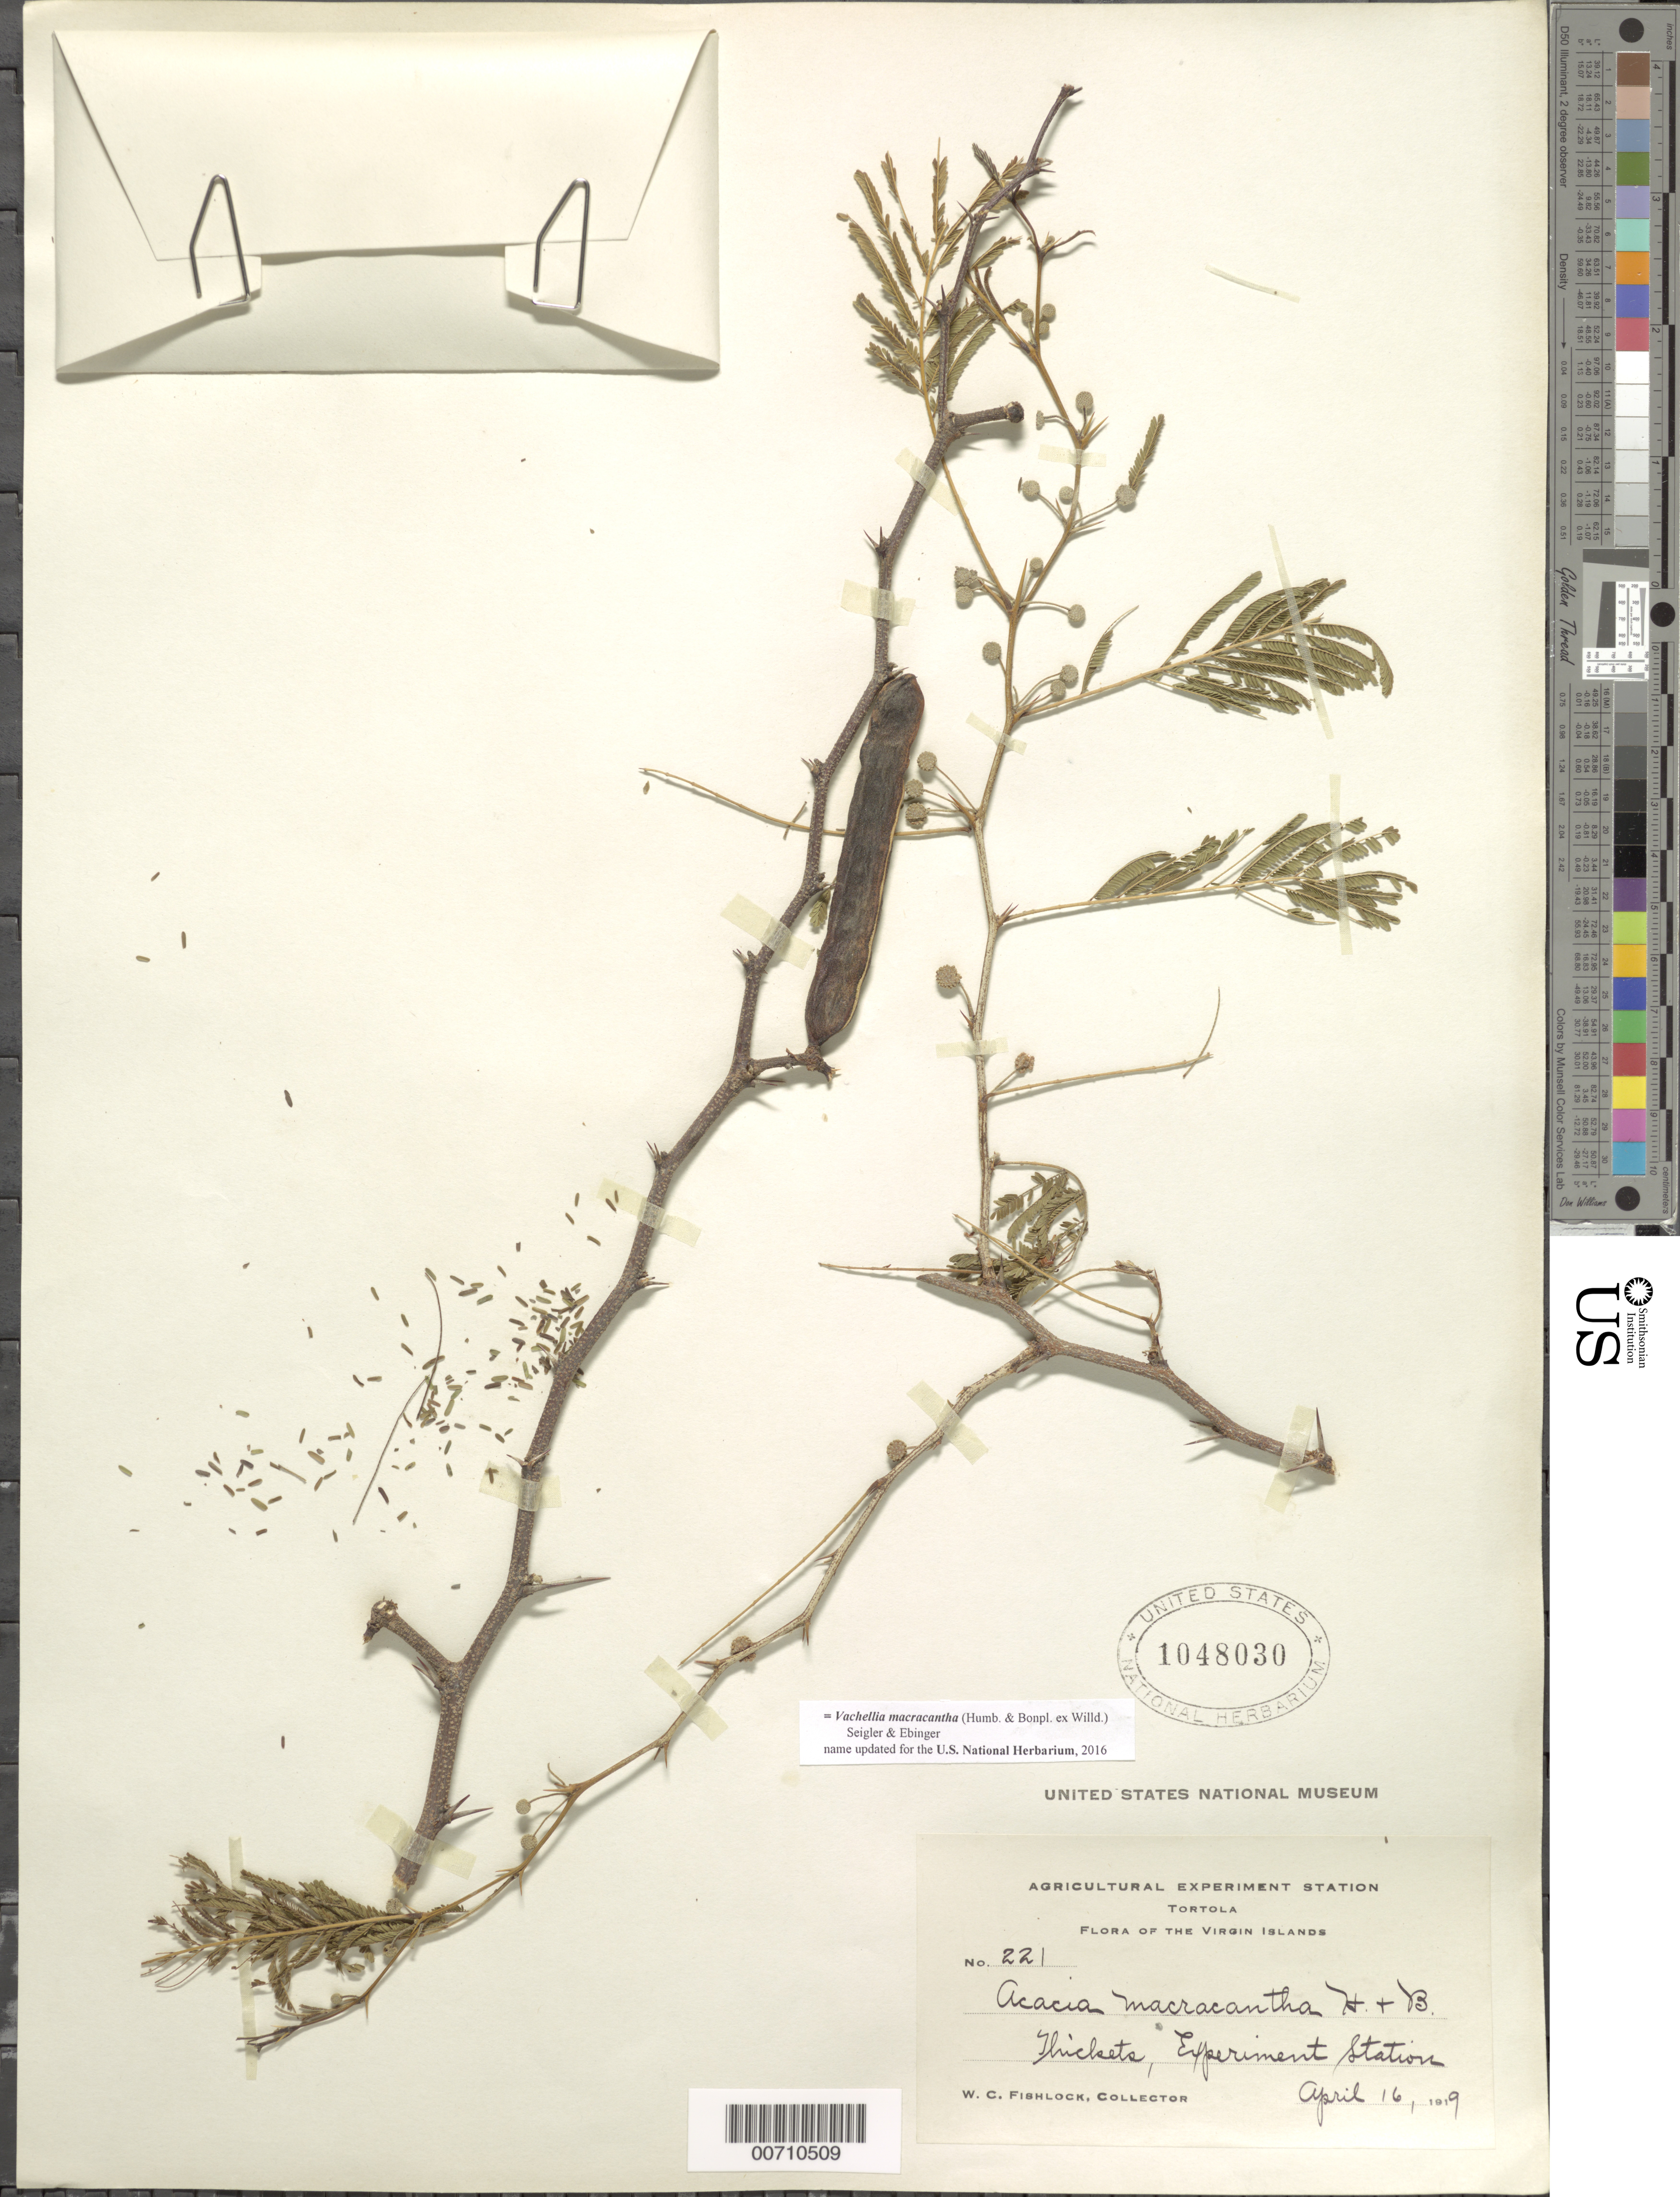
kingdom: Plantae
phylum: Tracheophyta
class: Magnoliopsida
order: Fabales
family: Fabaceae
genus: Vachellia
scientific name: Vachellia macracantha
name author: (Humb. & Bonpl. ex Willd.) Seigler & Ebinger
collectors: W. Fishlock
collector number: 221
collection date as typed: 16 Apr 1919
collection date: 1919-04-16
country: British Virgin Islands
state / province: Tortola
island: Tortola Island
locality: Exp. Station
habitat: Thickets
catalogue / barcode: US 1048030